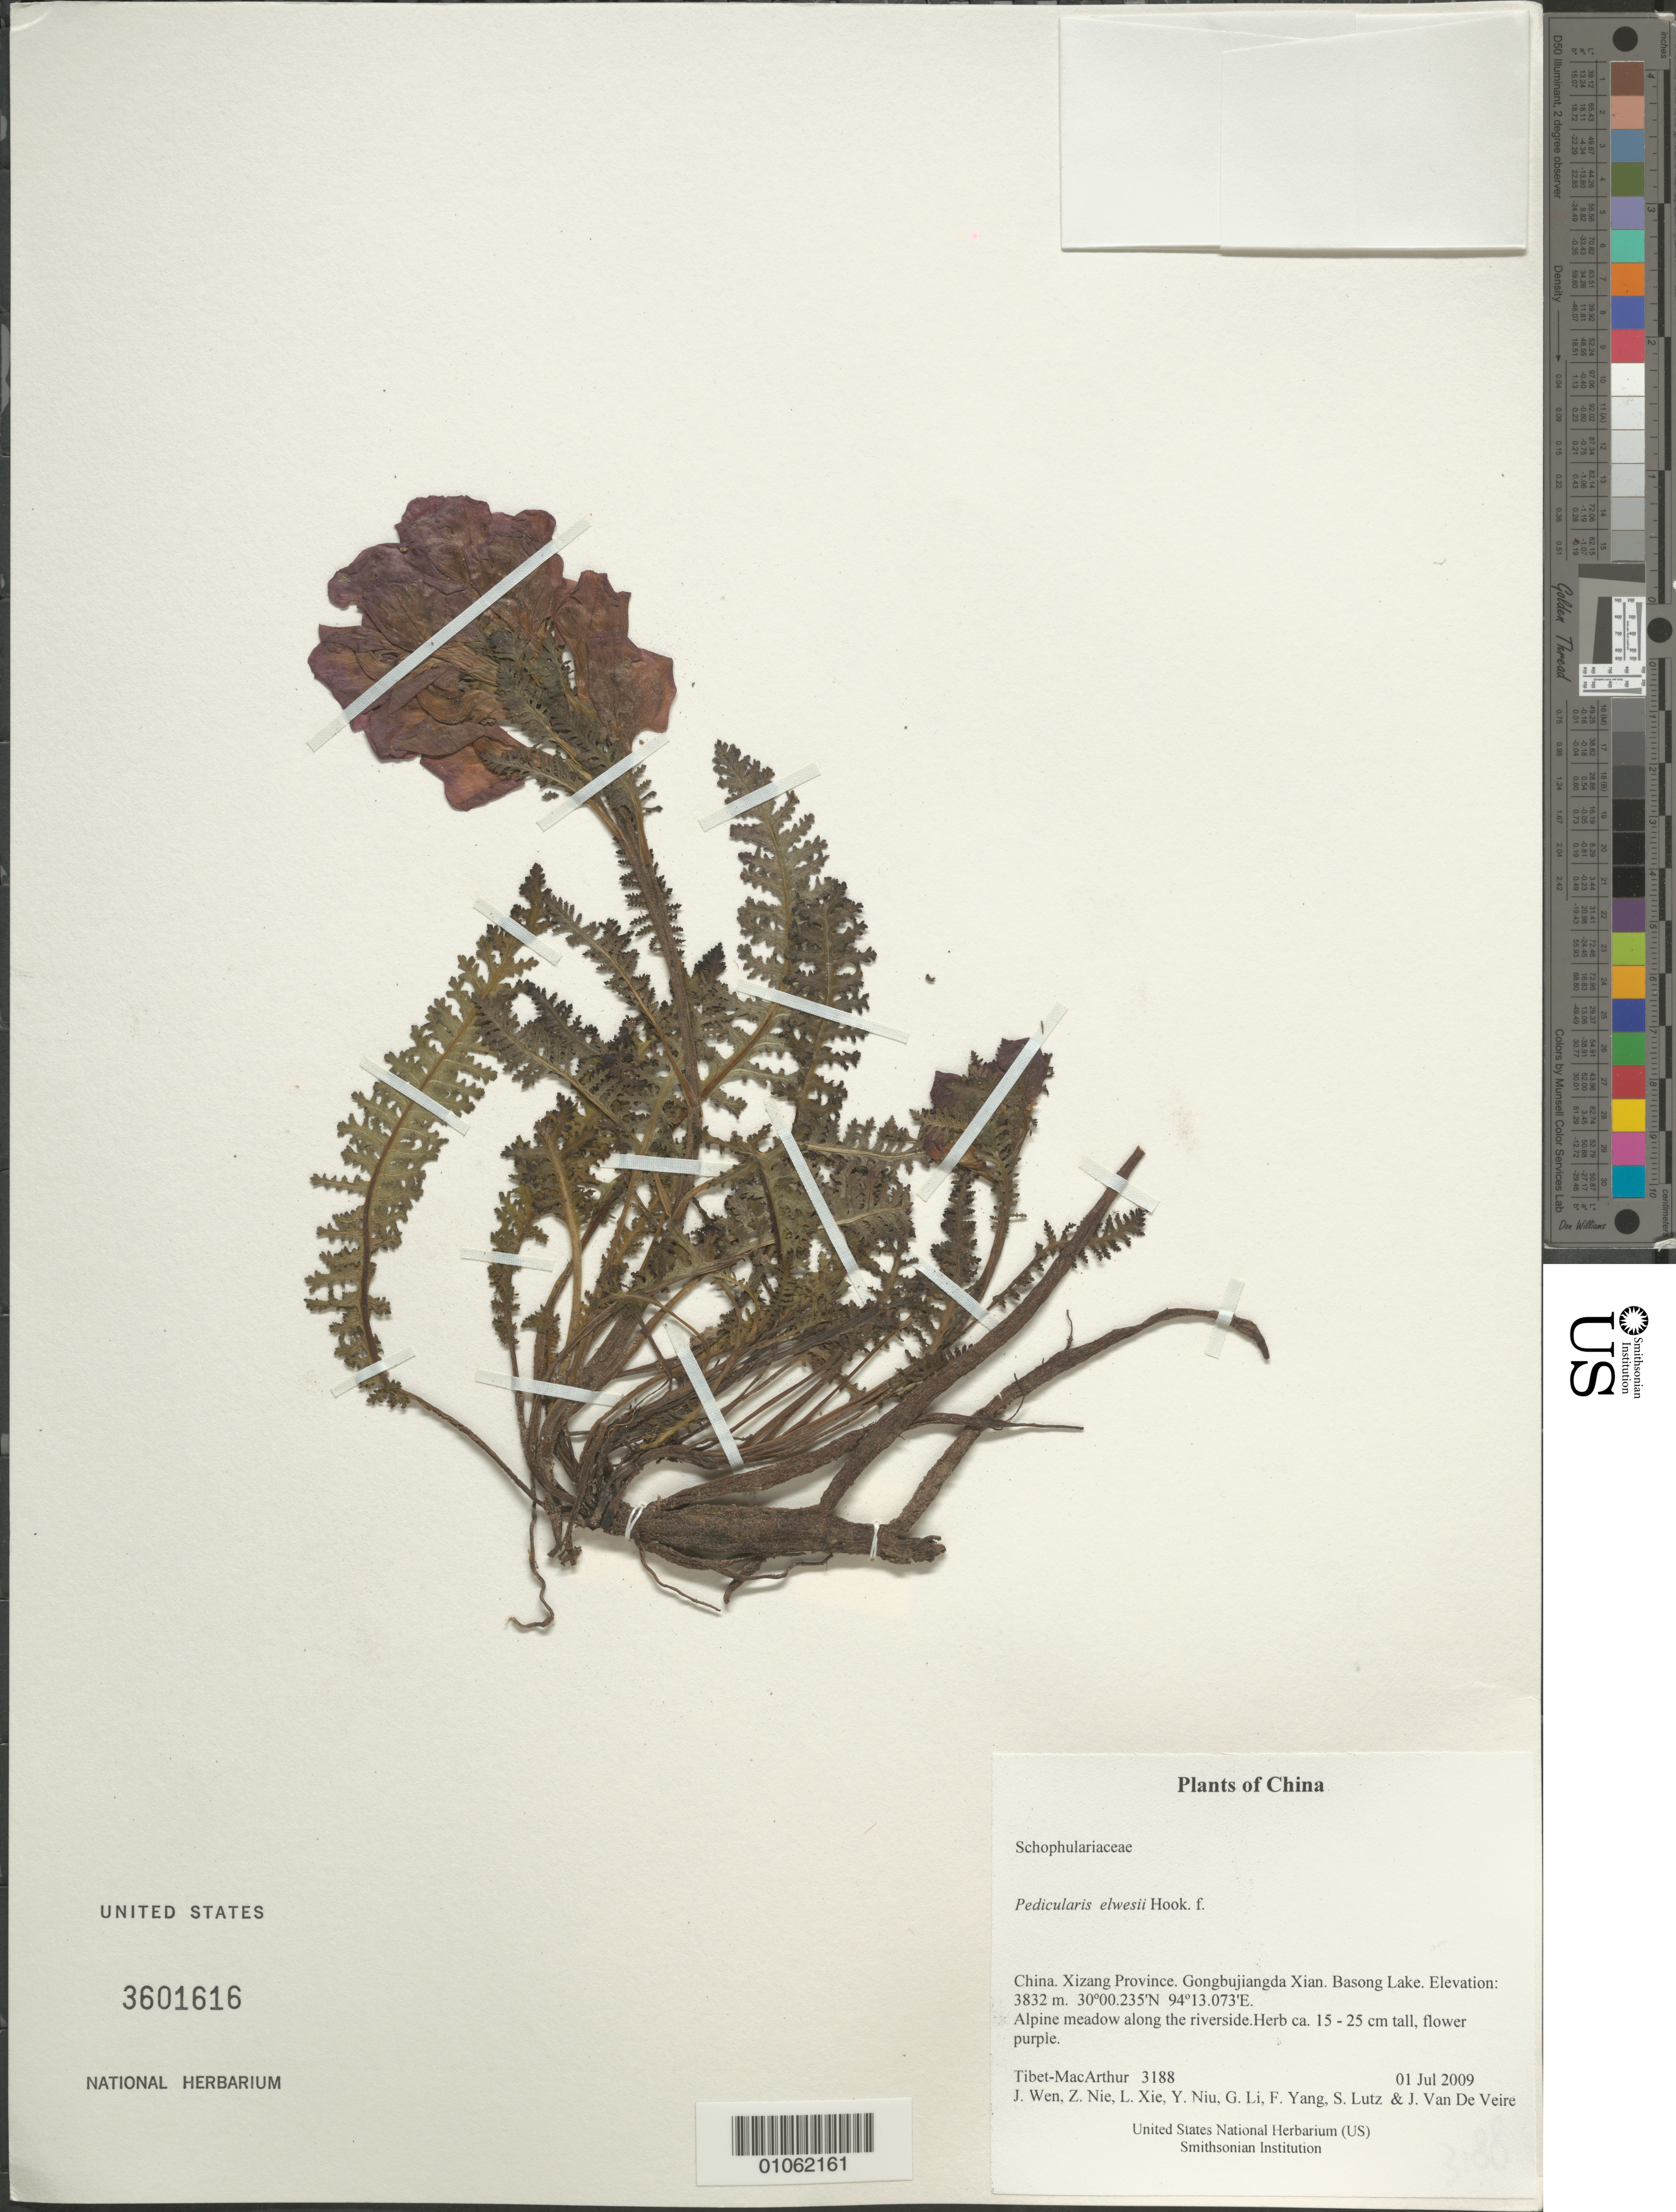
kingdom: Plantae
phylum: Tracheophyta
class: Magnoliopsida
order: Lamiales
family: Orobanchaceae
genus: Pedicularis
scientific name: Pedicularis elwesii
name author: Hook. f.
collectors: Tibet-MacArthur, J. Wen, Z. Nie, L. Xie, Y. Niu, G. Li, F. Yang, S. Lutz & J. Van De Veire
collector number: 3188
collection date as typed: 01 Jul 2009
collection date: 2009-07-01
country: China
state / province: Xizang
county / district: Gongbujiangda Xian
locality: Basong Lake.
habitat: Alpine meadow along the riverside.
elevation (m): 3832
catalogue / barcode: US 3601616